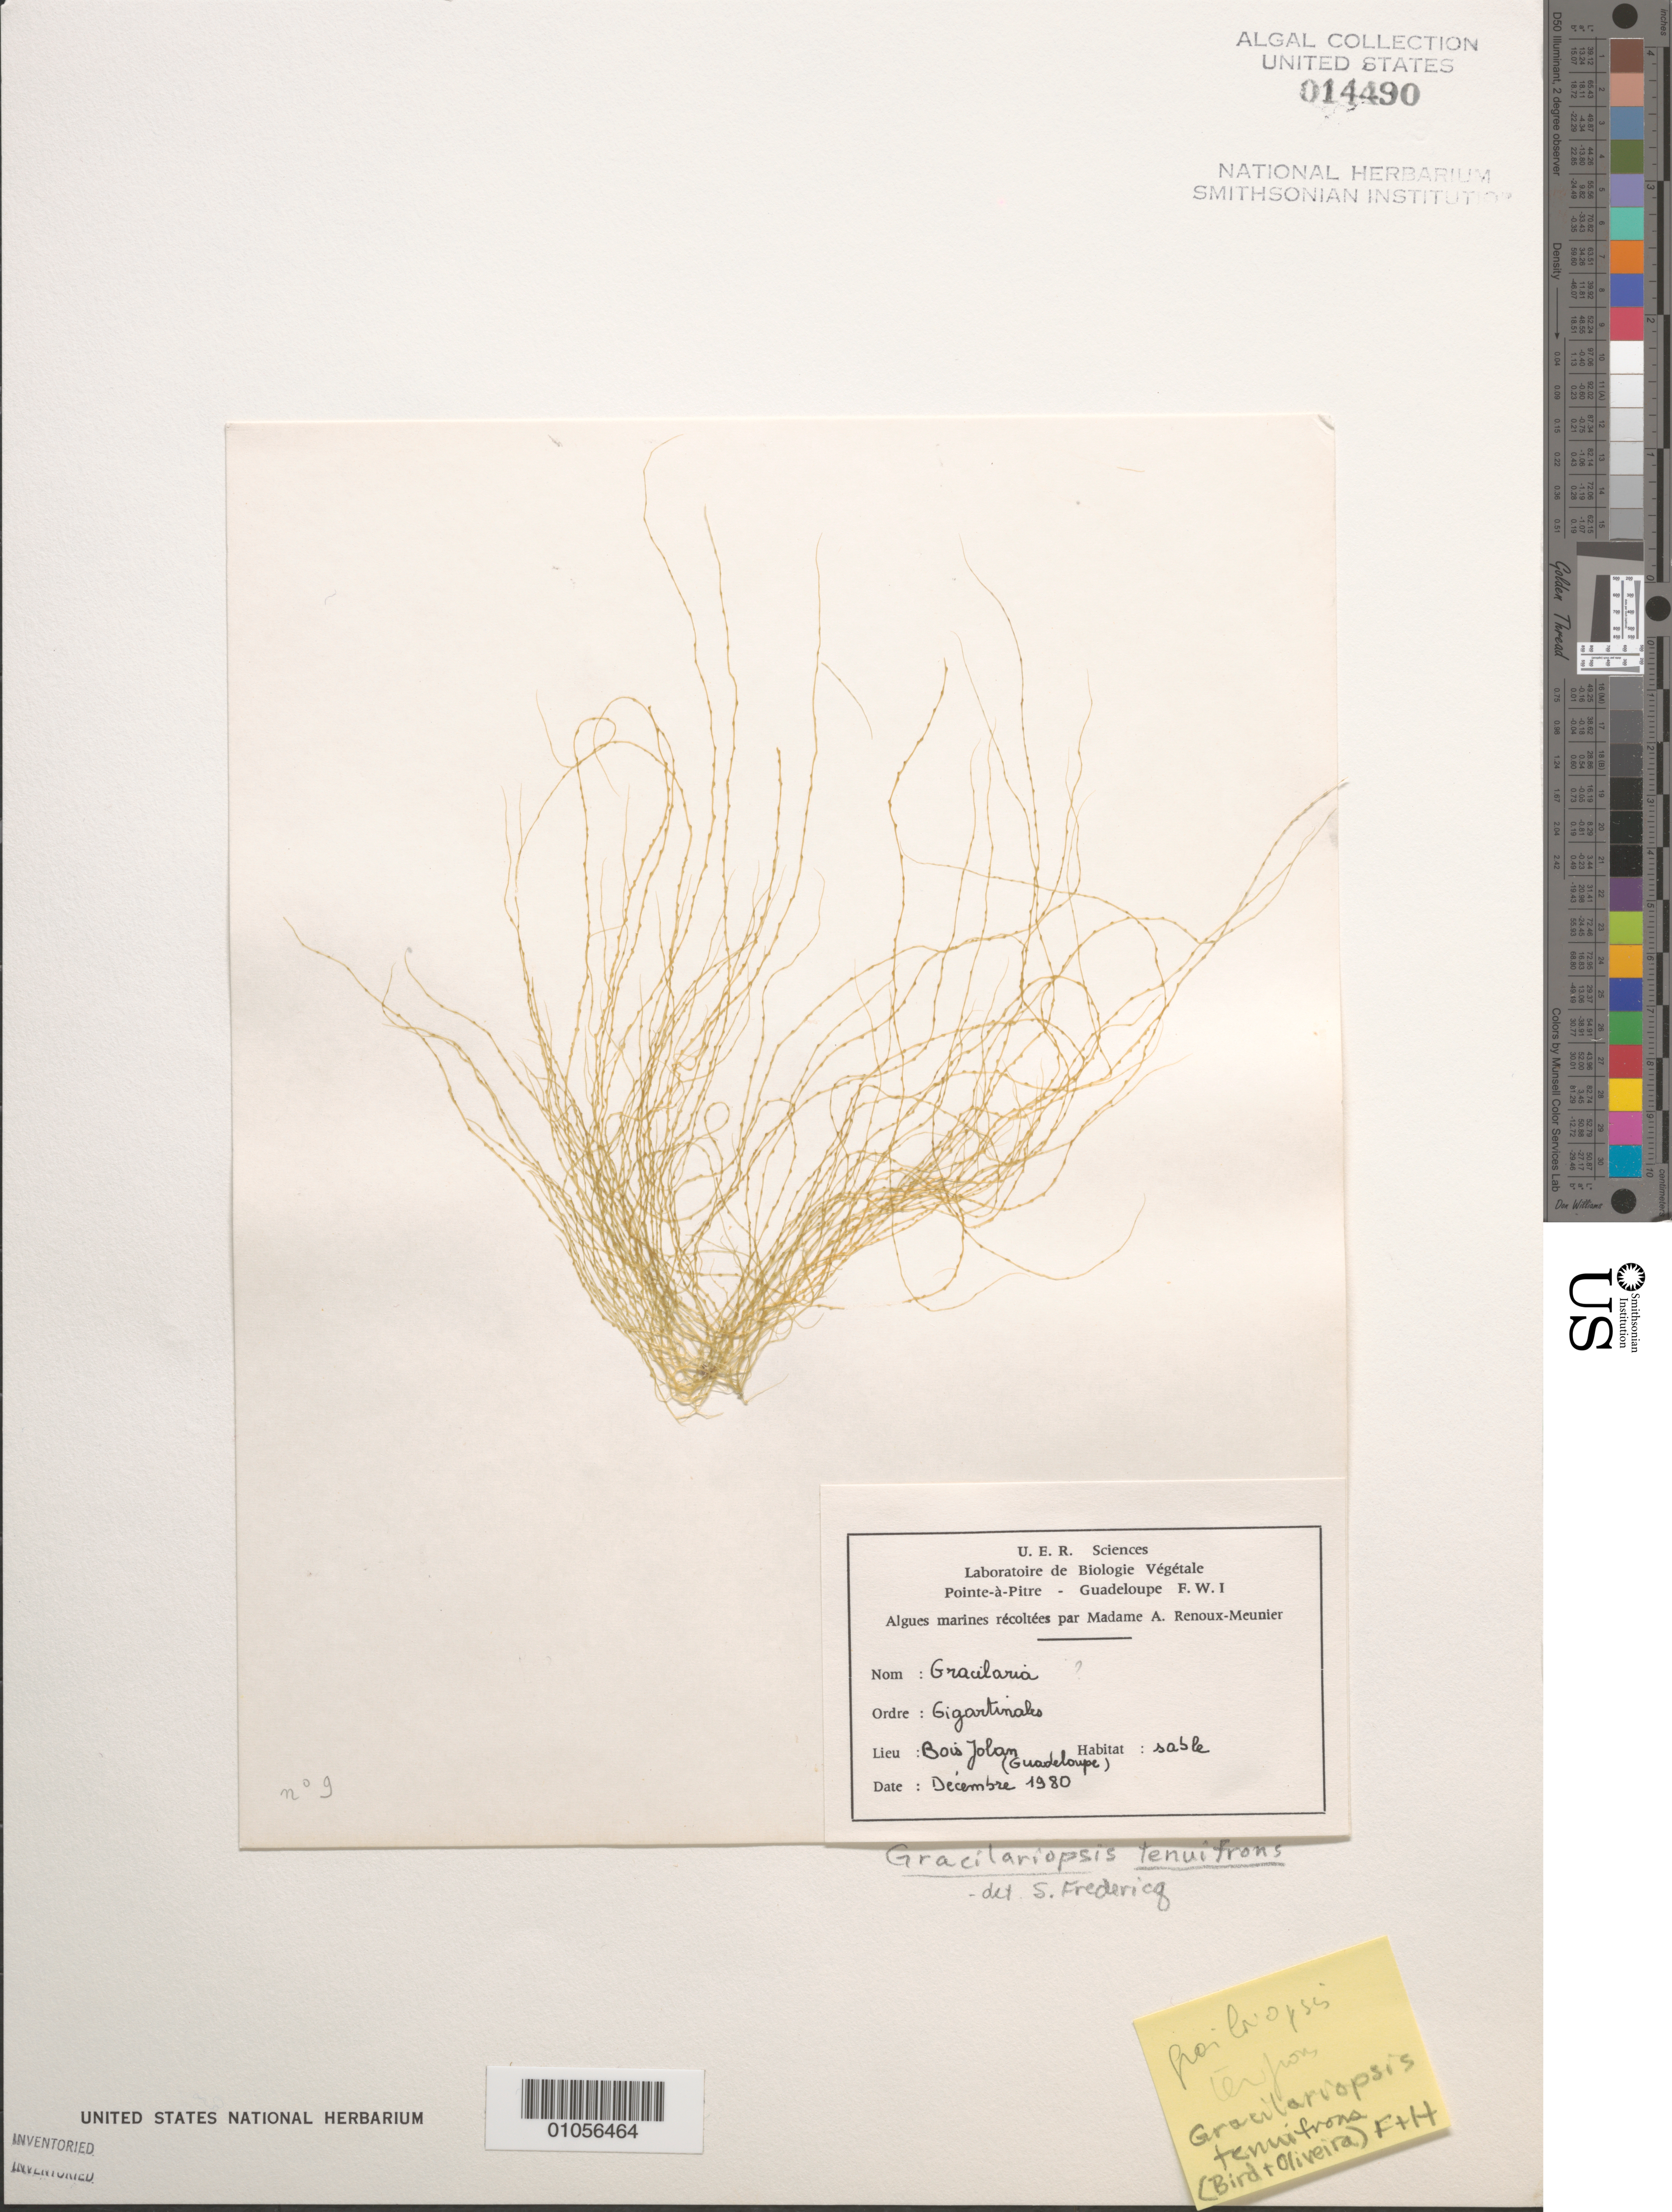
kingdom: Plantae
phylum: Rhodophyta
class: Florideophyceae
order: Gracilariales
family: Gracilariaceae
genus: Gracilariopsis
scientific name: Gracilariopsis tenuifrons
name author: (C.J. Bird & E.C. Oliveira) Fredericq & Hommersand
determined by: Fredericq, S.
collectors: A. Renoux-Meunier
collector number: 9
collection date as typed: Dec 1980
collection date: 1980-12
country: Guadeloupe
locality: Bois Jolan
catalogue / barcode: US 14490